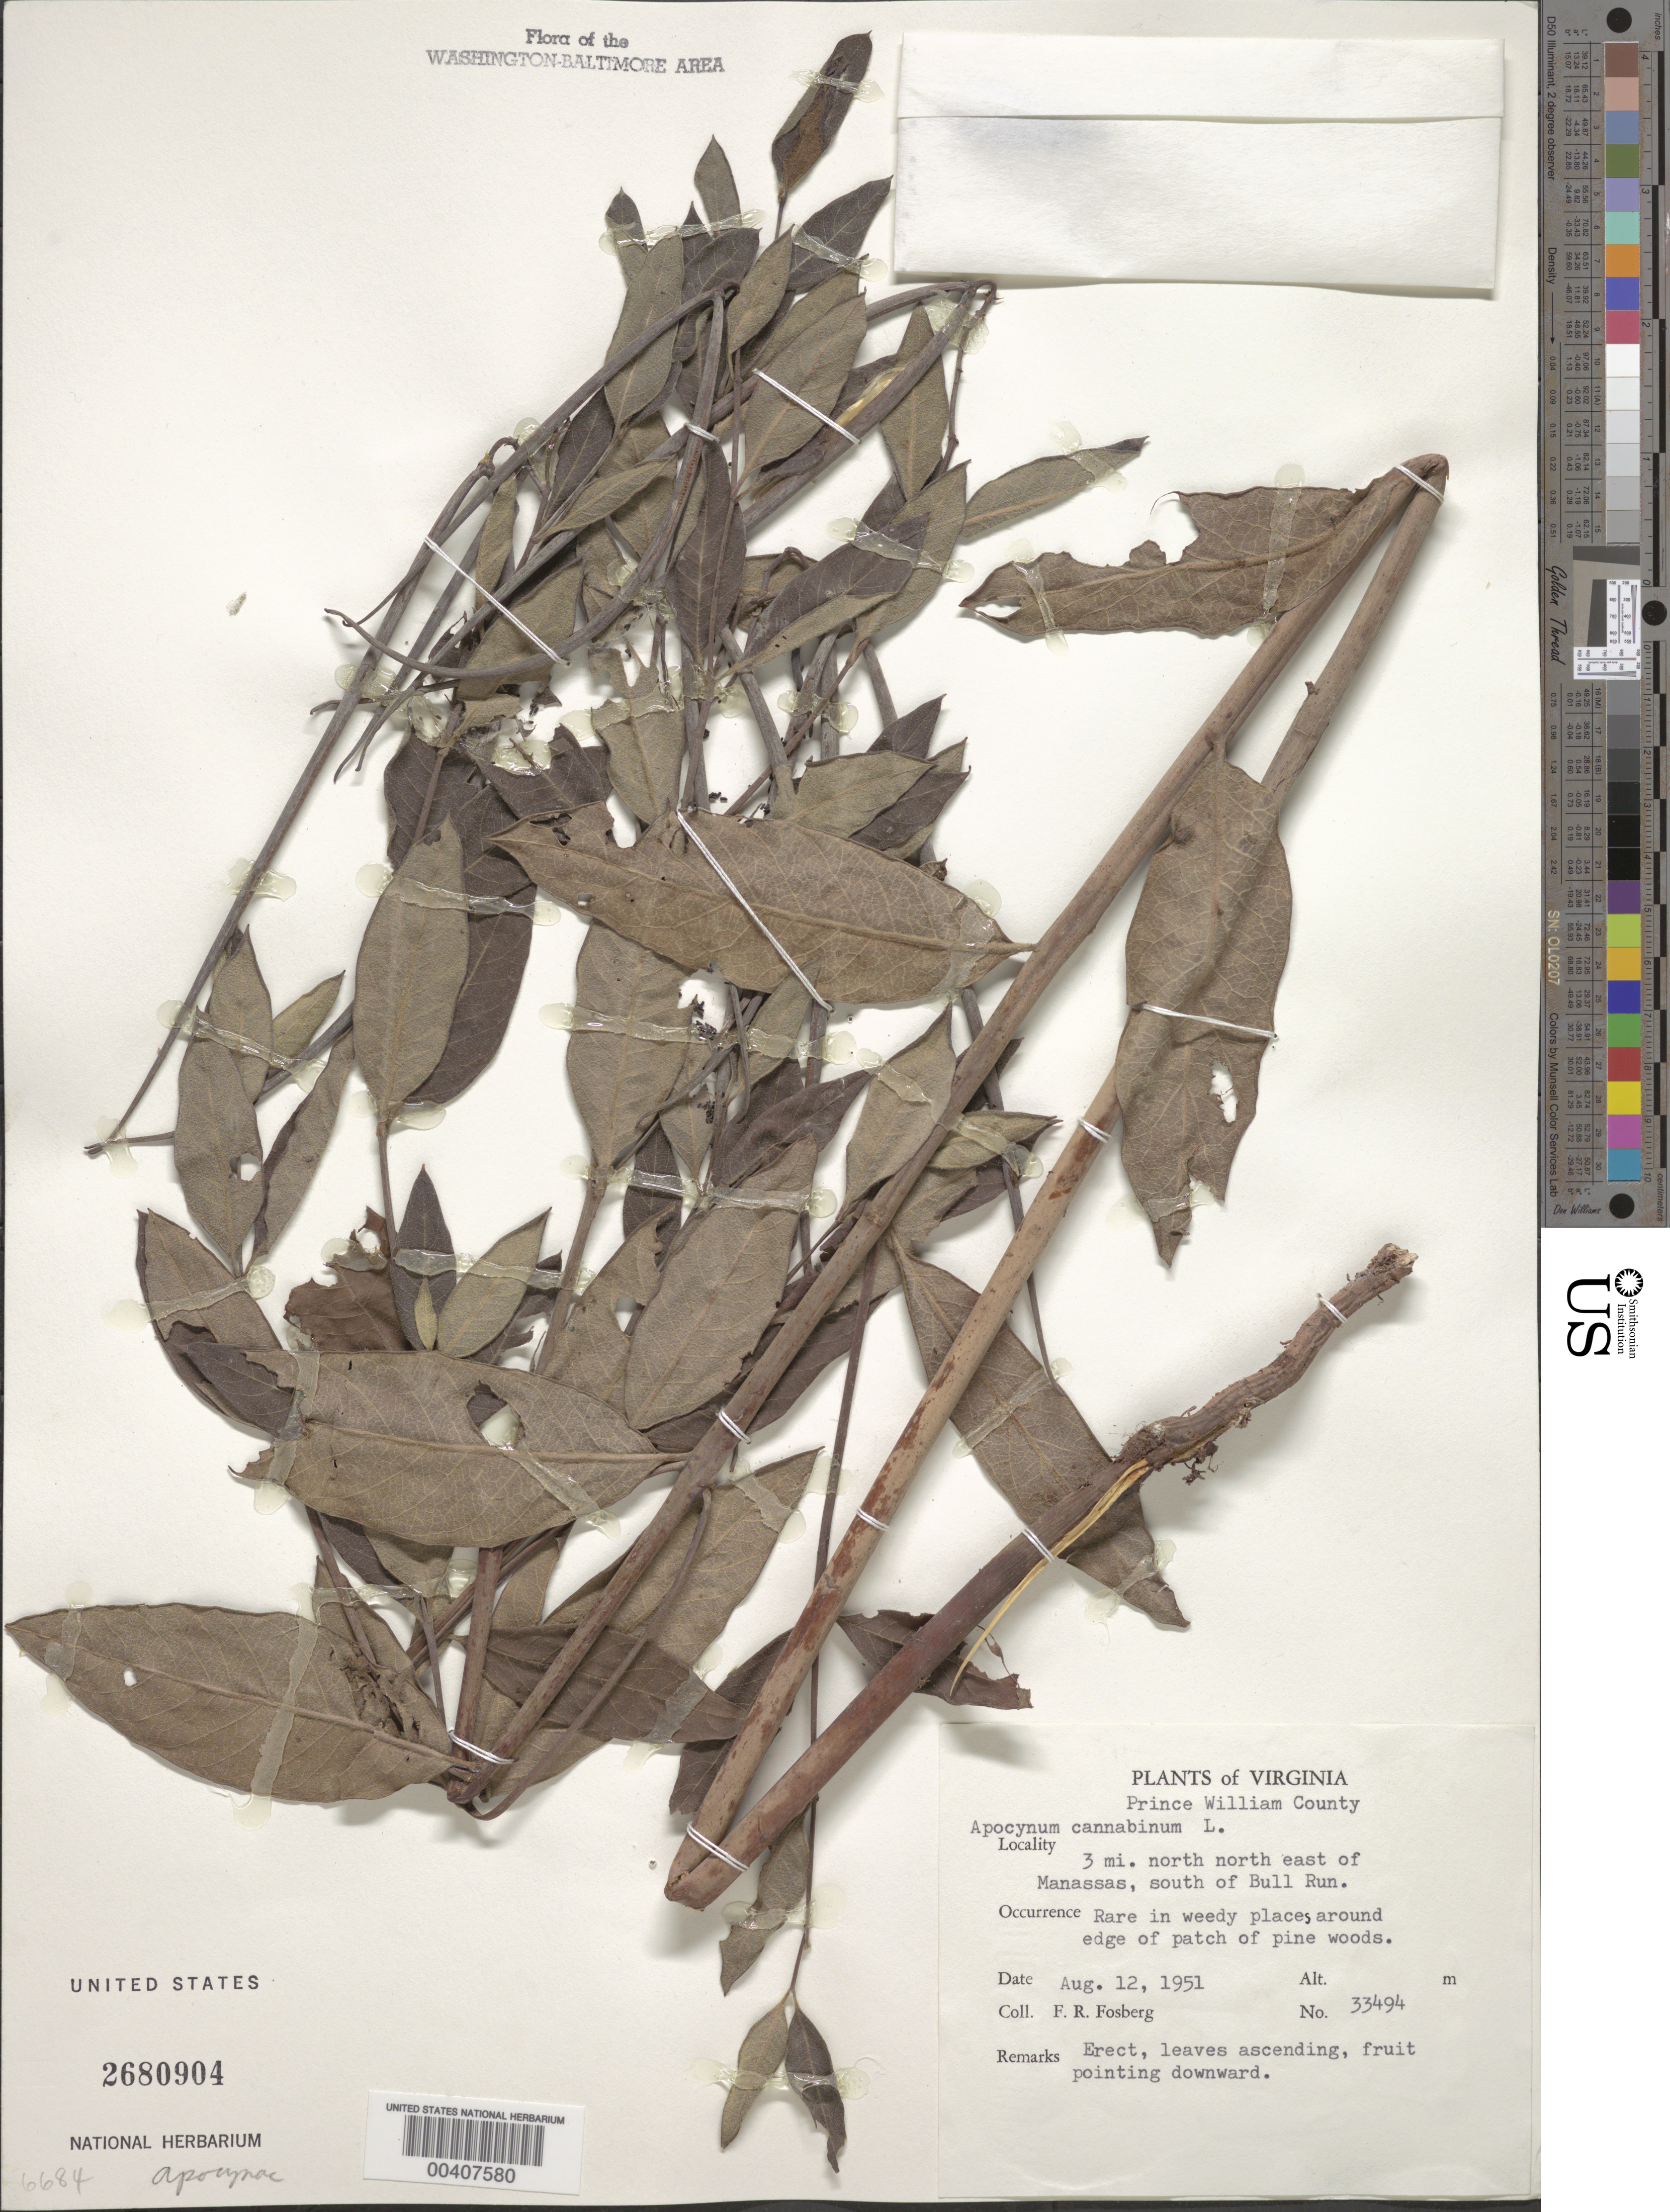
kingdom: Plantae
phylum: Tracheophyta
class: Magnoliopsida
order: Gentianales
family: Apocynaceae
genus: Apocynum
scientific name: Apocynum cannabinum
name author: L.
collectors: F. R. Fosberg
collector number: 33494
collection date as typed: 12 Aug 1951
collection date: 1951-08-12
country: United States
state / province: Virginia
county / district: Prince William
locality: North-northeast of Manassas, south of Bull Run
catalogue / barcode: US 2680904